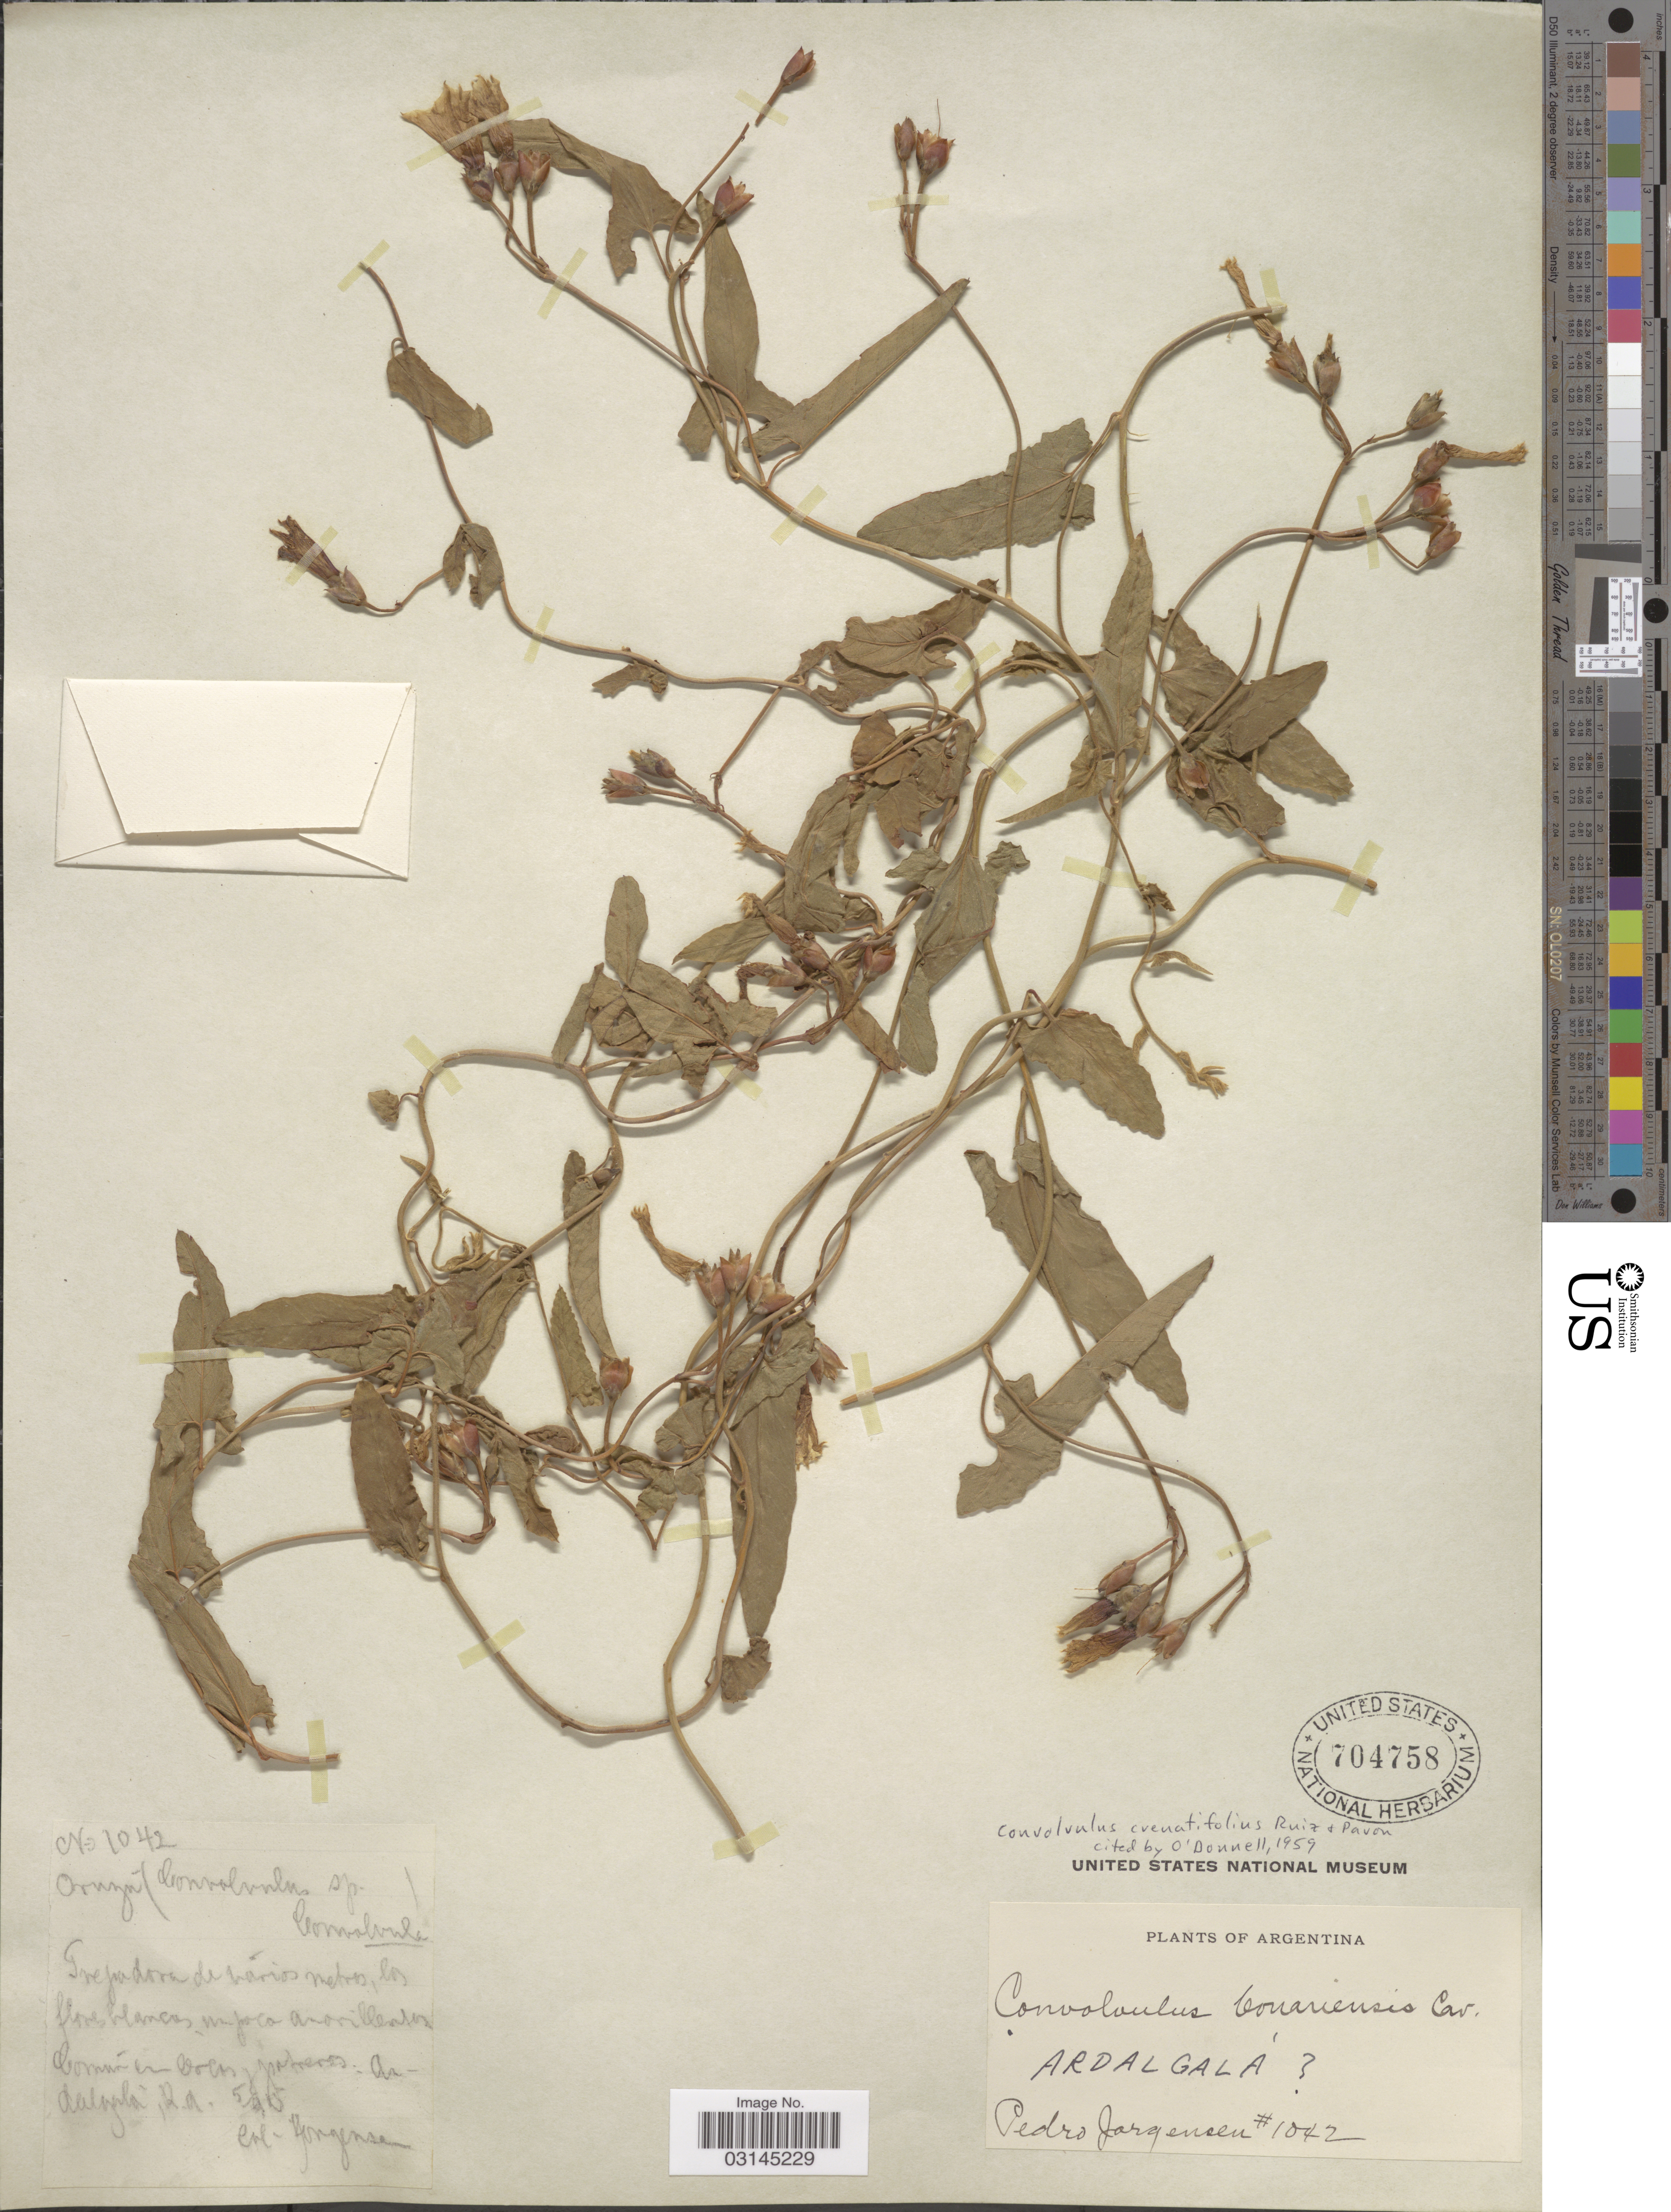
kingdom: Plantae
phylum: Tracheophyta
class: Magnoliopsida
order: Solanales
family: Convolvulaceae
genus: Convolvulus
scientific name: Convolvulus crenatifolius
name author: Ruiz & Pav.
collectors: P. Jörgensen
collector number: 1042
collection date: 1915-05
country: Argentina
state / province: Catamarca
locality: Común en Cocos y potreros: Andalgalá.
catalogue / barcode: US 704758